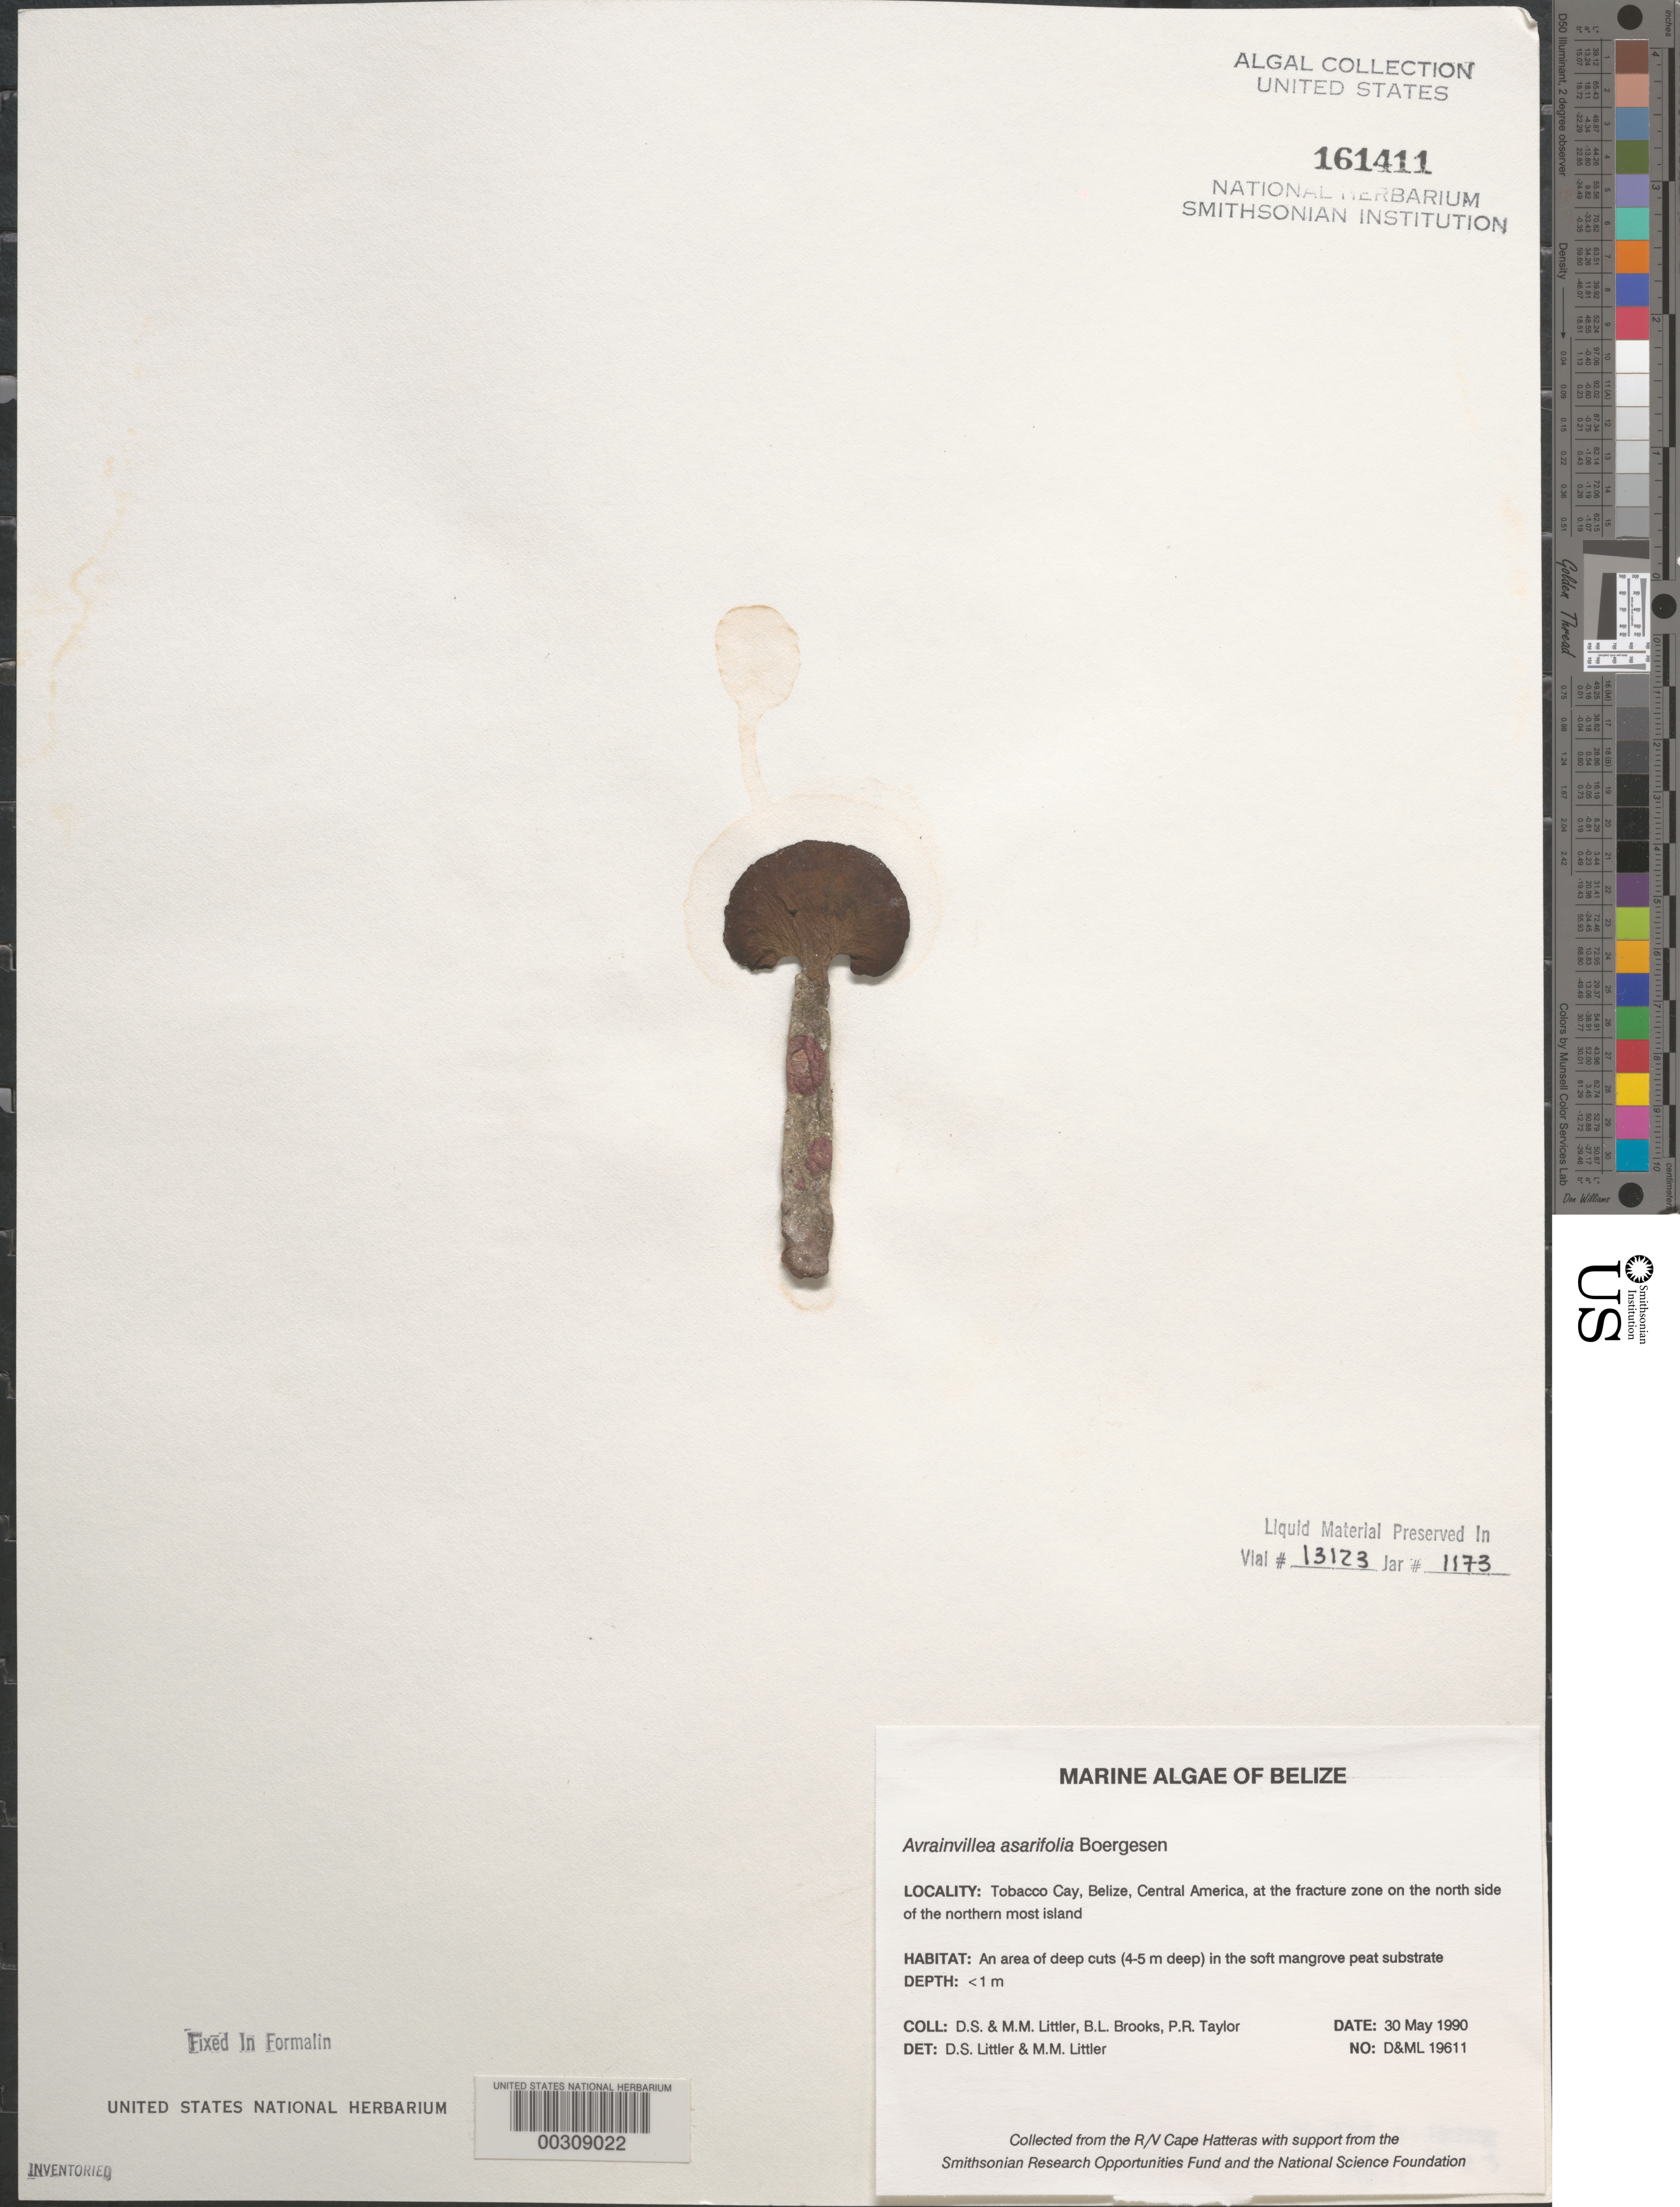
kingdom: Plantae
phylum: Chlorophyta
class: Ulvophyceae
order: Bryopsidales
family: Dichotomosiphonaceae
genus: Avrainvillea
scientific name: Avrainvillea asarifolia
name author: Børgesen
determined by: Littler, D. S.; Littler, M. M.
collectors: D. S. Littler, M. M. Littler, B. Brooks & P. R. Taylor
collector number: D&ML 19611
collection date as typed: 30 May 1990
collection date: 1990-05-30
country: Belize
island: Tobacco Cay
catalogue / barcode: US 161411